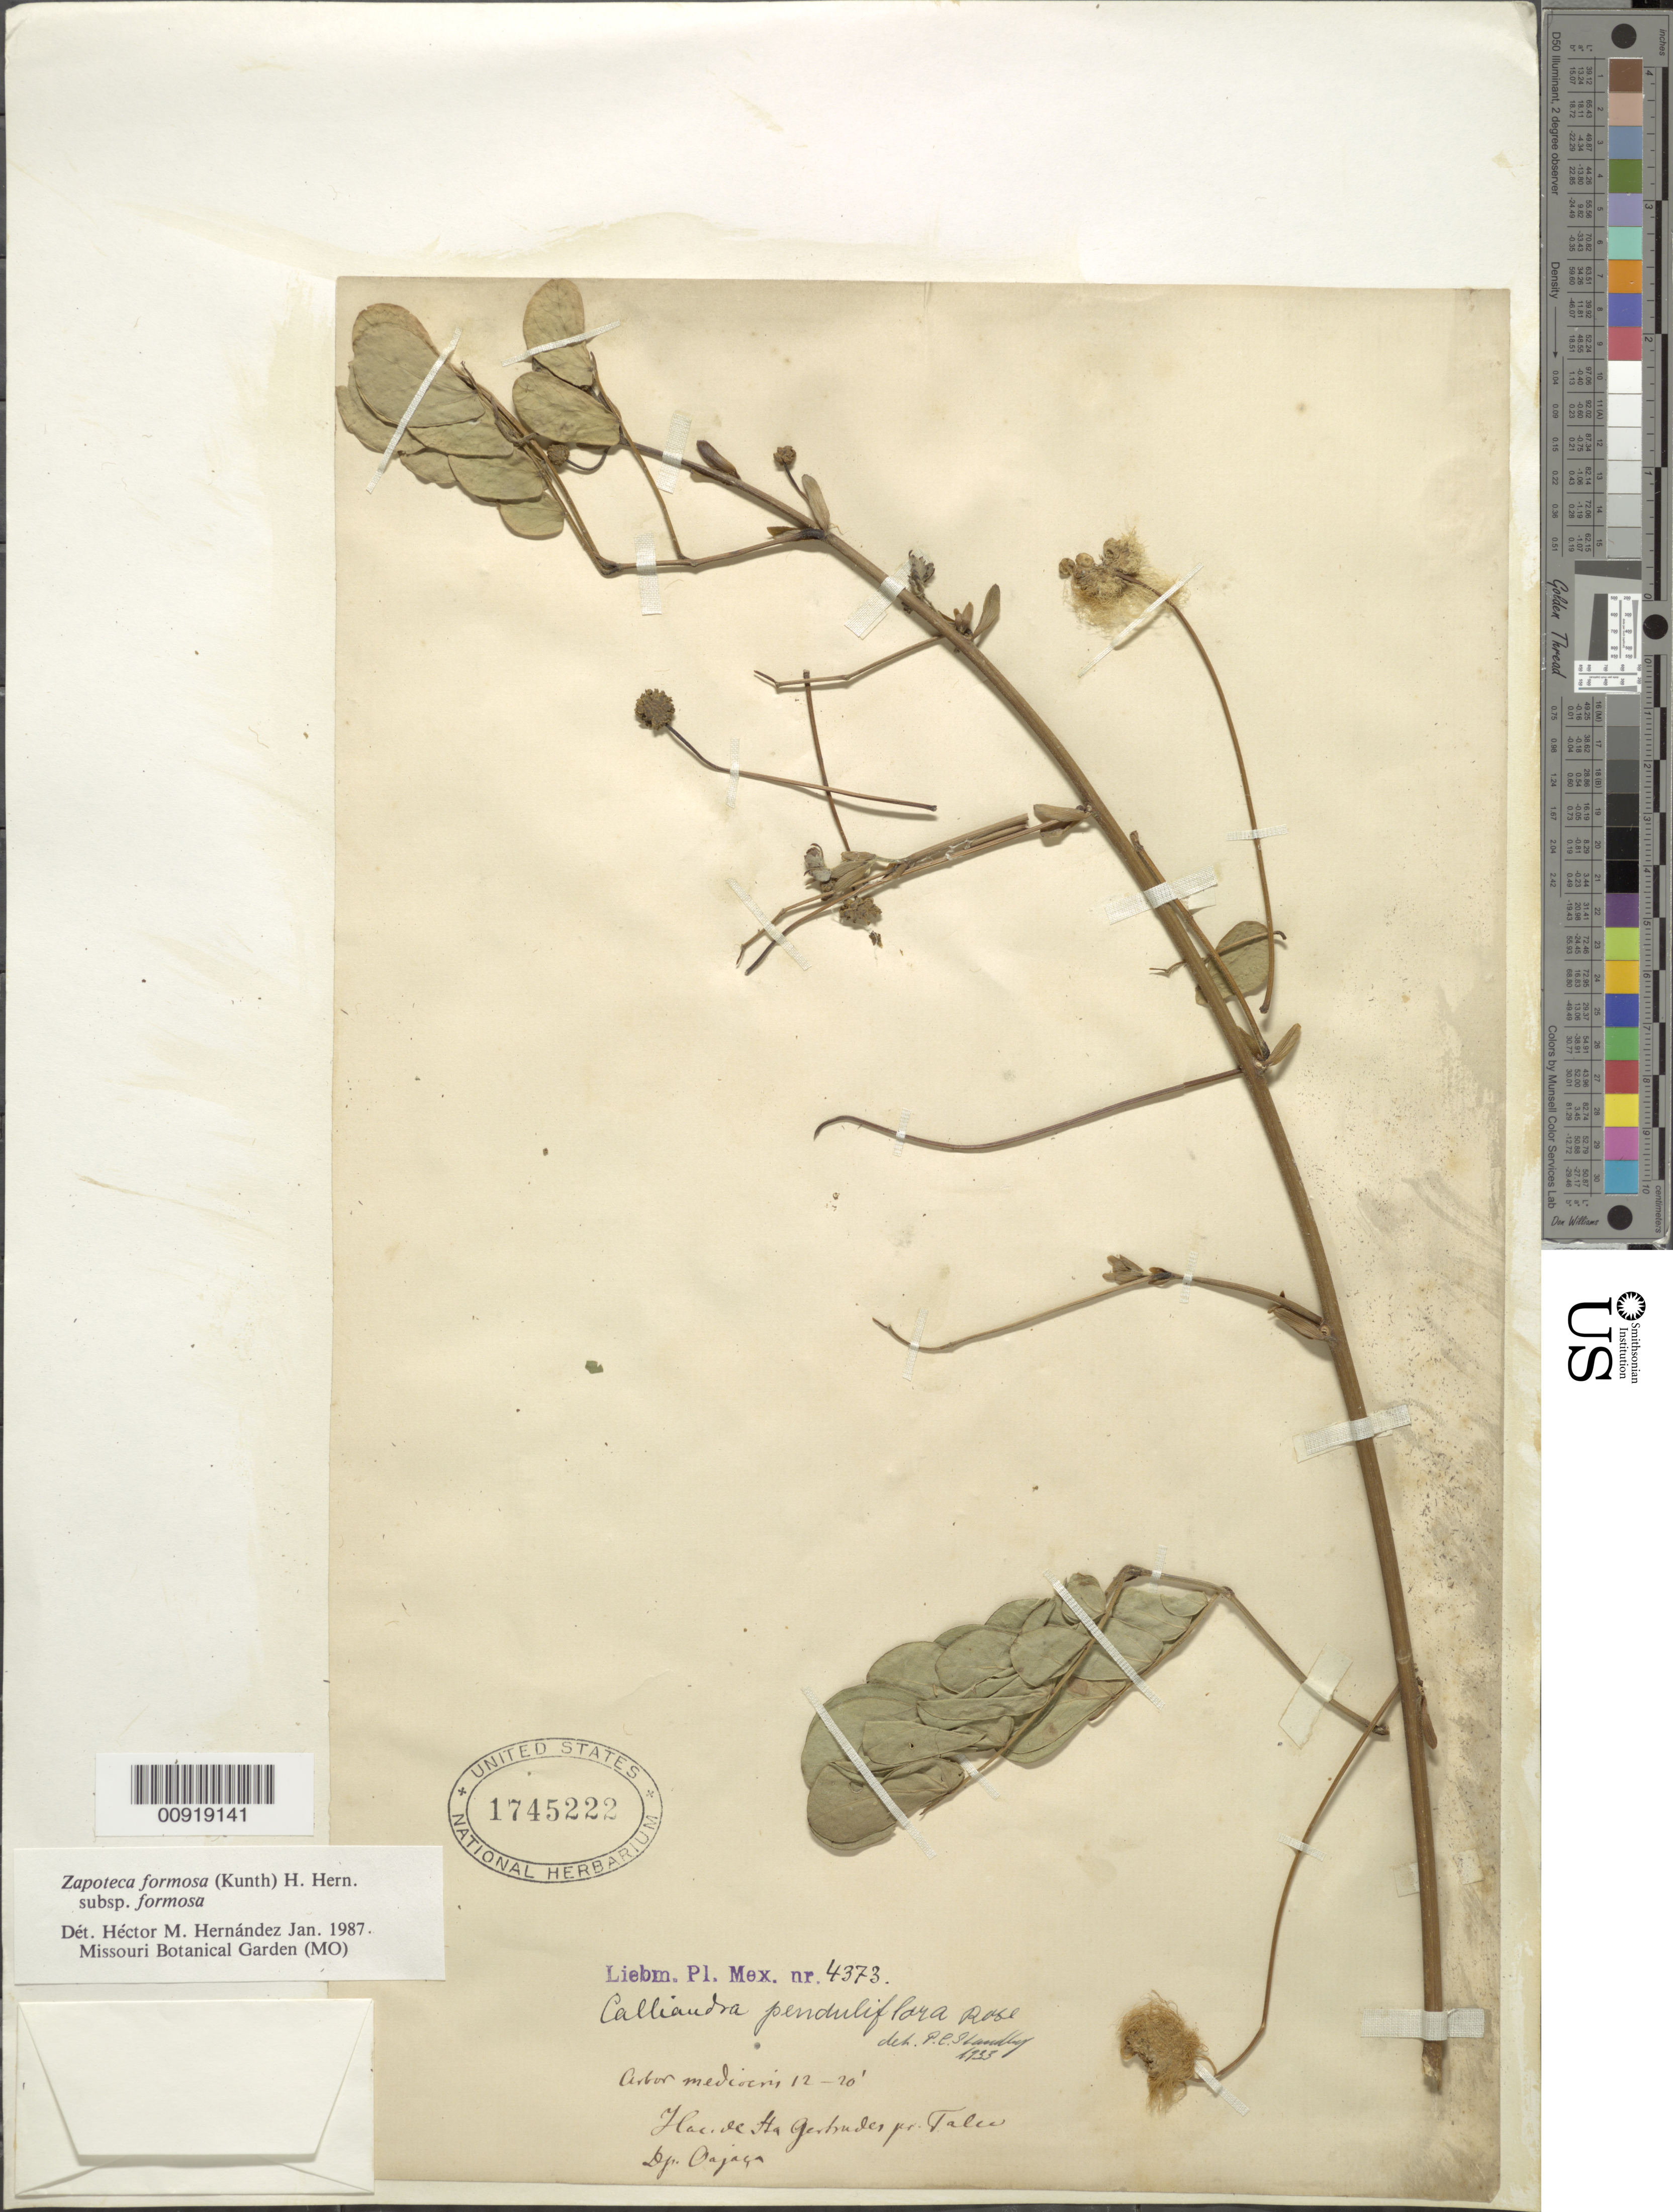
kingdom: Plantae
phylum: Tracheophyta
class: Magnoliopsida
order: Fabales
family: Fabaceae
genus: Zapoteca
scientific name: Zapoteca formosa subsp. formosa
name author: (Kunth) H.M. Hern.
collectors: F. M. Liebmann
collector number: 4373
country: Mexico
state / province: Oaxaca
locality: Hacienda de Sta. Gertrudis pr. Talea [sic], Dp. Oajaca.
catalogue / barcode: US 1745222